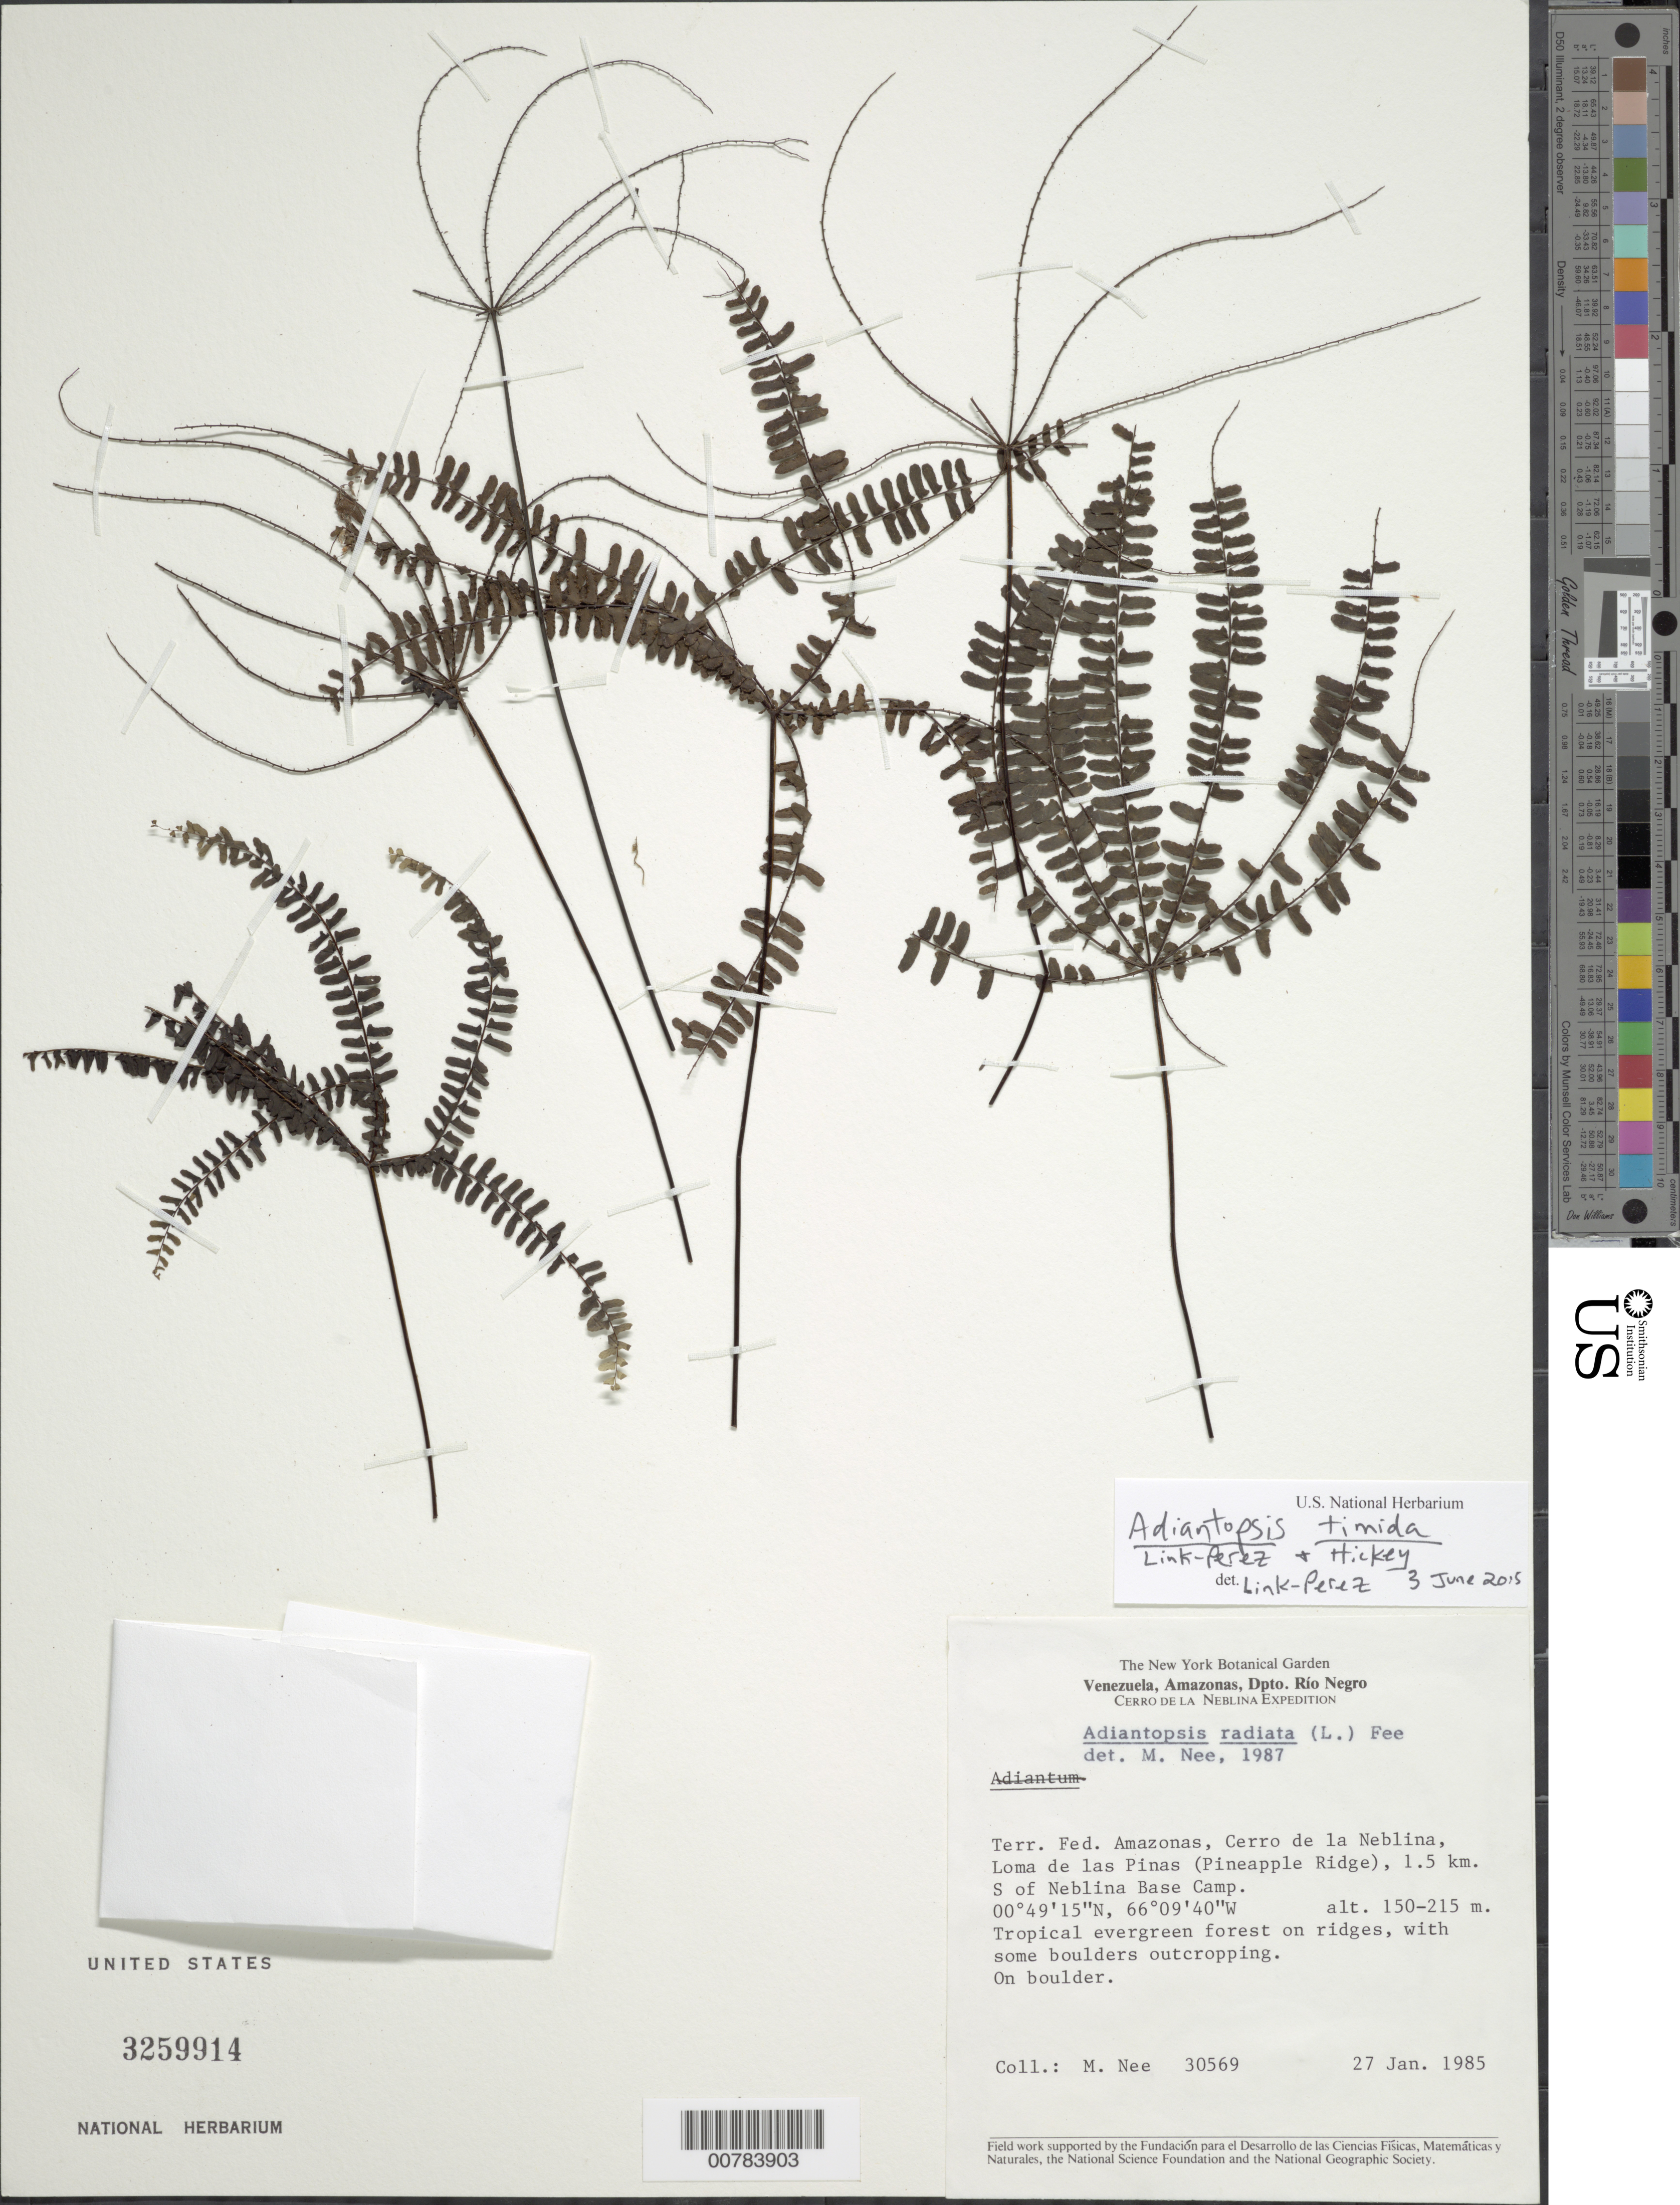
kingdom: Plantae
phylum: Tracheophyta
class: Polypodiopsida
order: Polypodiales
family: Pteridaceae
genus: Adiantopsis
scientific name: Adiantopsis timida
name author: Link-Perez & Hickey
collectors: M. Nee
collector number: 30569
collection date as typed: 27-Jan-85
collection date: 1985-01-27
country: Venezuela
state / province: Amazonas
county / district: Río Negro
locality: Cerro de la Neblina, Loma de las Pinas (Pineapple Ridge), 1.5 km S of Neblina Base Camp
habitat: Tropical evergreen forest on ridges, with some boulders outcropping. on boulder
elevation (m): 150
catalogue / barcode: US 3259914